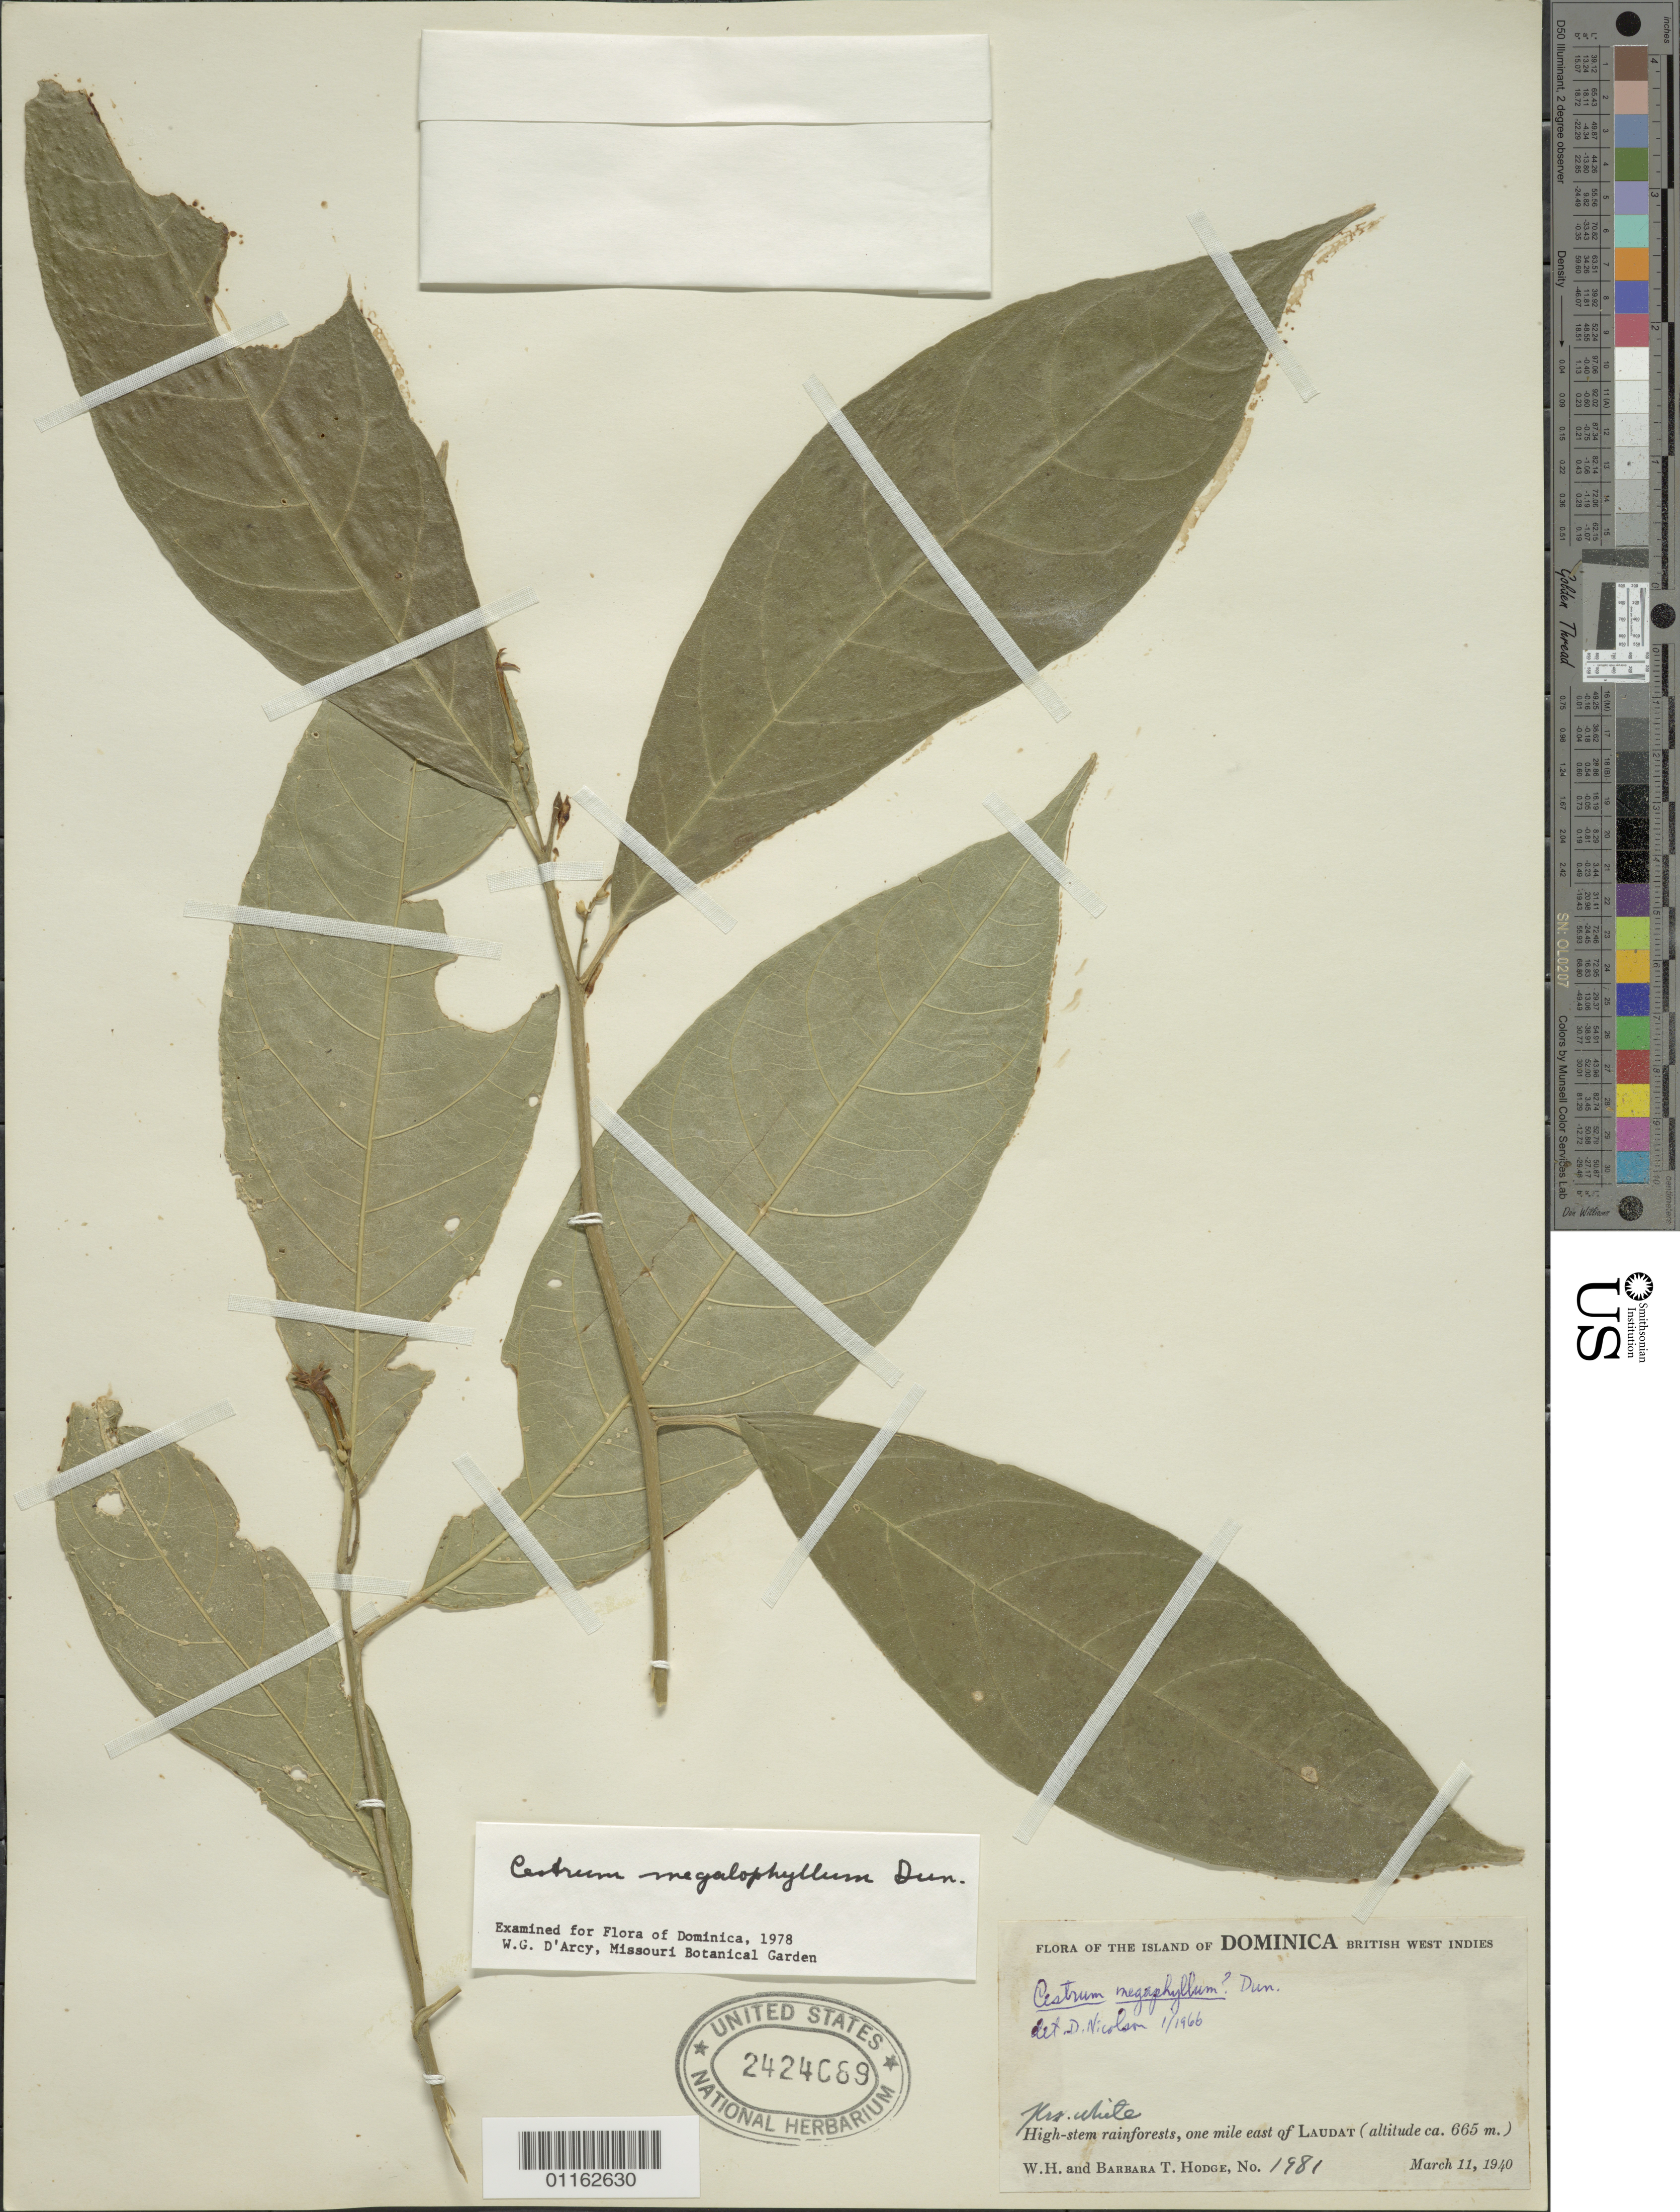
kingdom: Plantae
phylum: Tracheophyta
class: Magnoliopsida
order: Solanales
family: Solanaceae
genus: Cestrum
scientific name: Cestrum megalophyllum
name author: Dunal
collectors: W. Hodge & B. Hodge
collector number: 1981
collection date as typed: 11 Mar 1940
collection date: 1940-03-11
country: Dominica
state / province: St. George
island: Dominica I.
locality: High stem rainforests, one mile E of Laudat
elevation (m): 665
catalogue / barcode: US 2424089